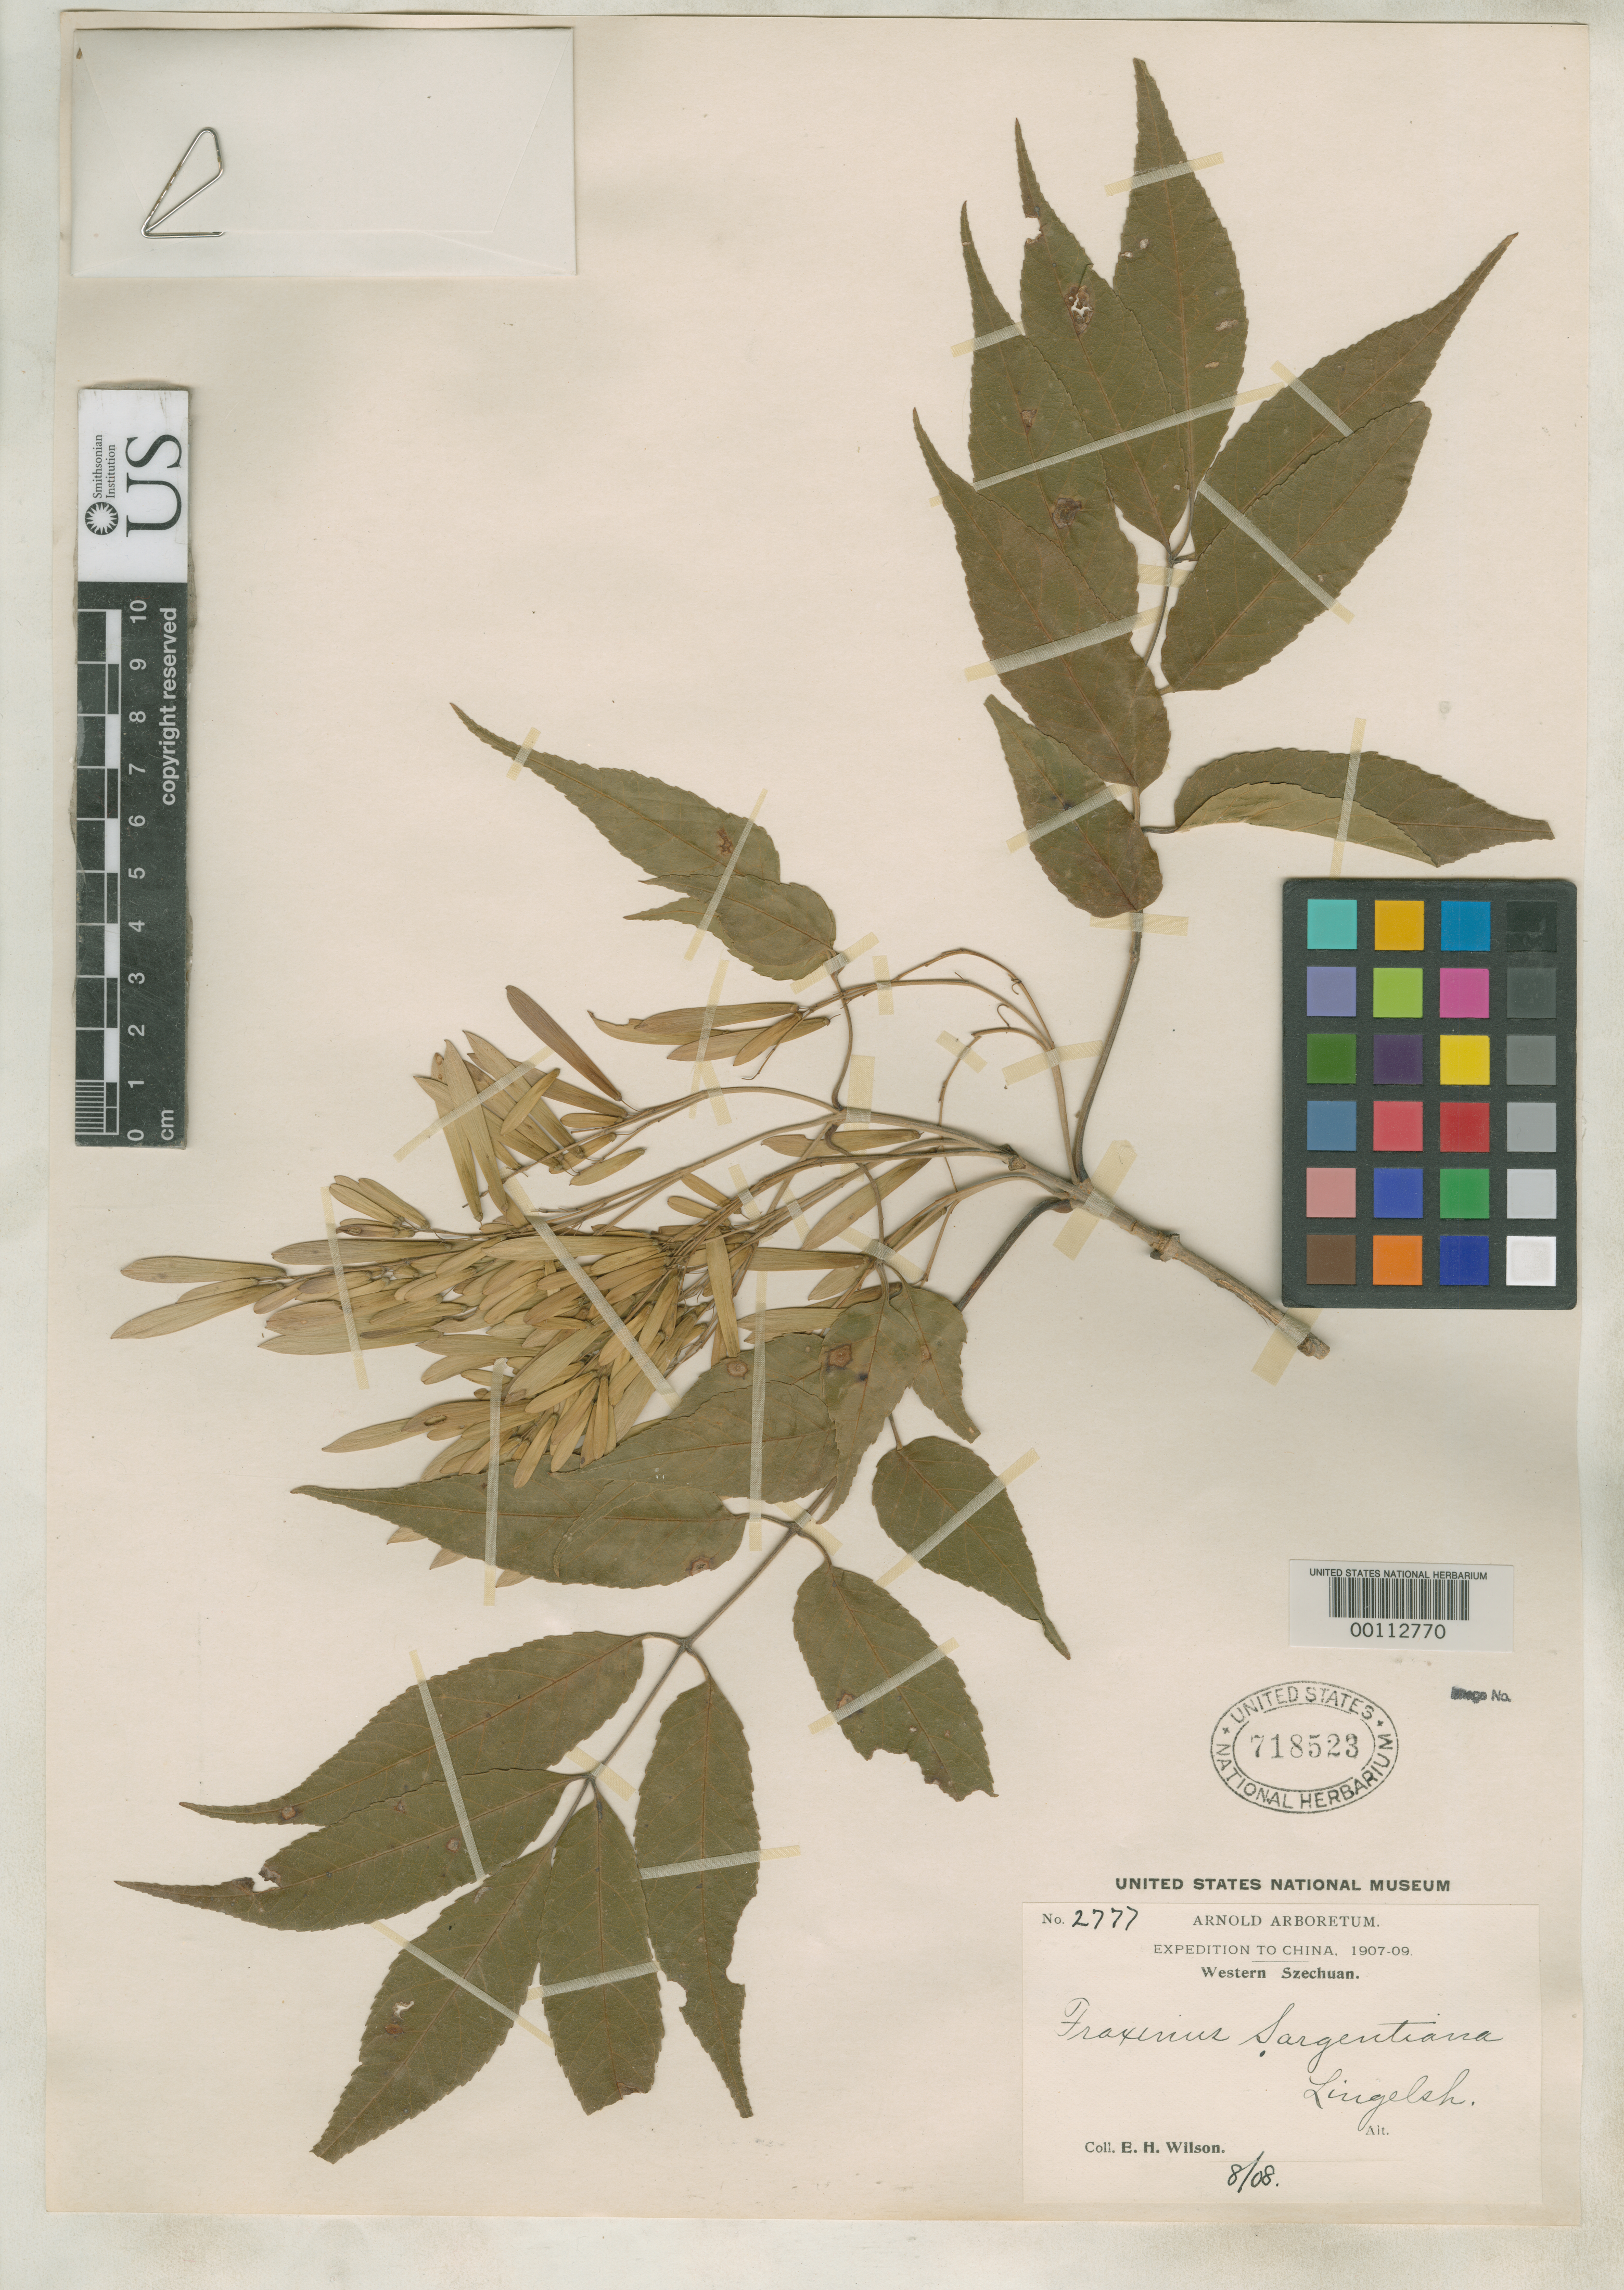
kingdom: Plantae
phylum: Tracheophyta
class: Magnoliopsida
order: Lamiales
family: Oleaceae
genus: Fraxinus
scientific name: Fraxinus sargentiana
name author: Lingelsh. in Sarg.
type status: Isotype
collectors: E. H. Wilson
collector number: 2777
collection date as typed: Aug 1908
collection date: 1908-08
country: China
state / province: Sichuan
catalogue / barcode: US 718523